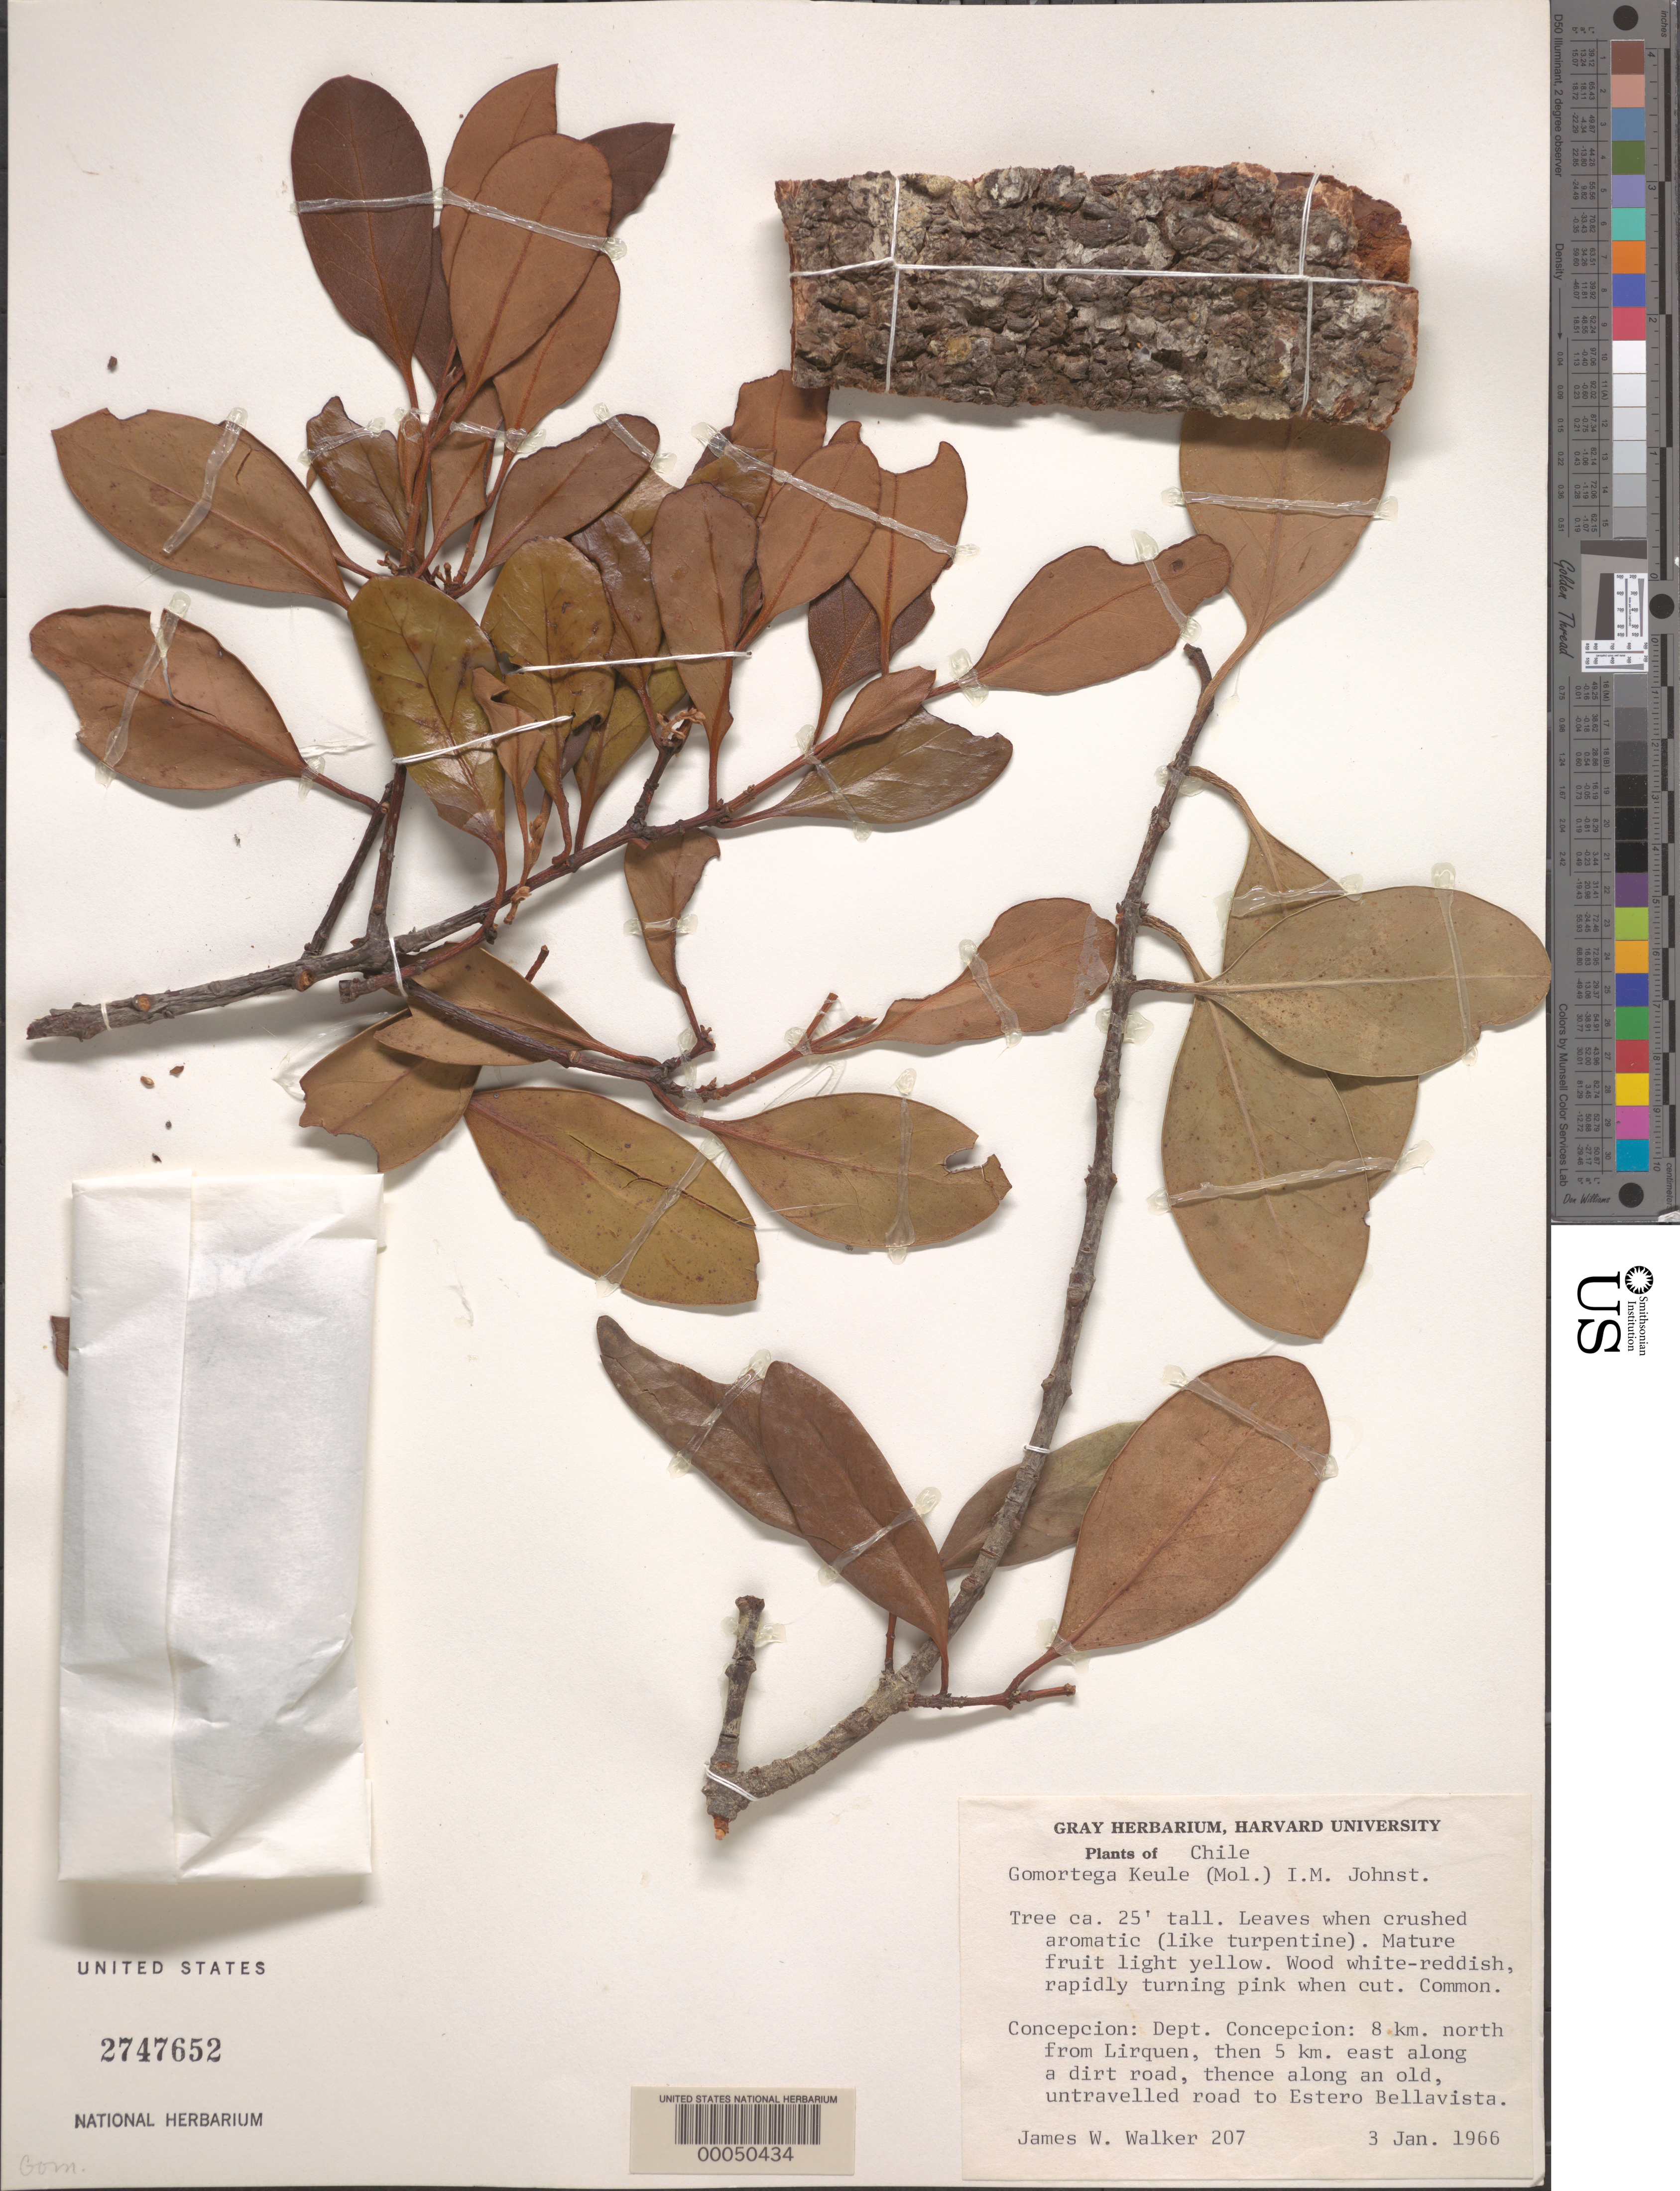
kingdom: Plantae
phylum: Tracheophyta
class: Magnoliopsida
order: Laurales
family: Gomortegaceae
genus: Gomortega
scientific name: Gomortega keule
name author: (Molina) I.M. Johnst.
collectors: J. W. Walker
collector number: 207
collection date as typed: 03 Jan 1966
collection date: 1966-01-03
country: Chile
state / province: Bio-Bío (VIII)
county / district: Concepción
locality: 8 km n from lirquen, then 5 km e along a dirt road, thence along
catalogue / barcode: US 2747652